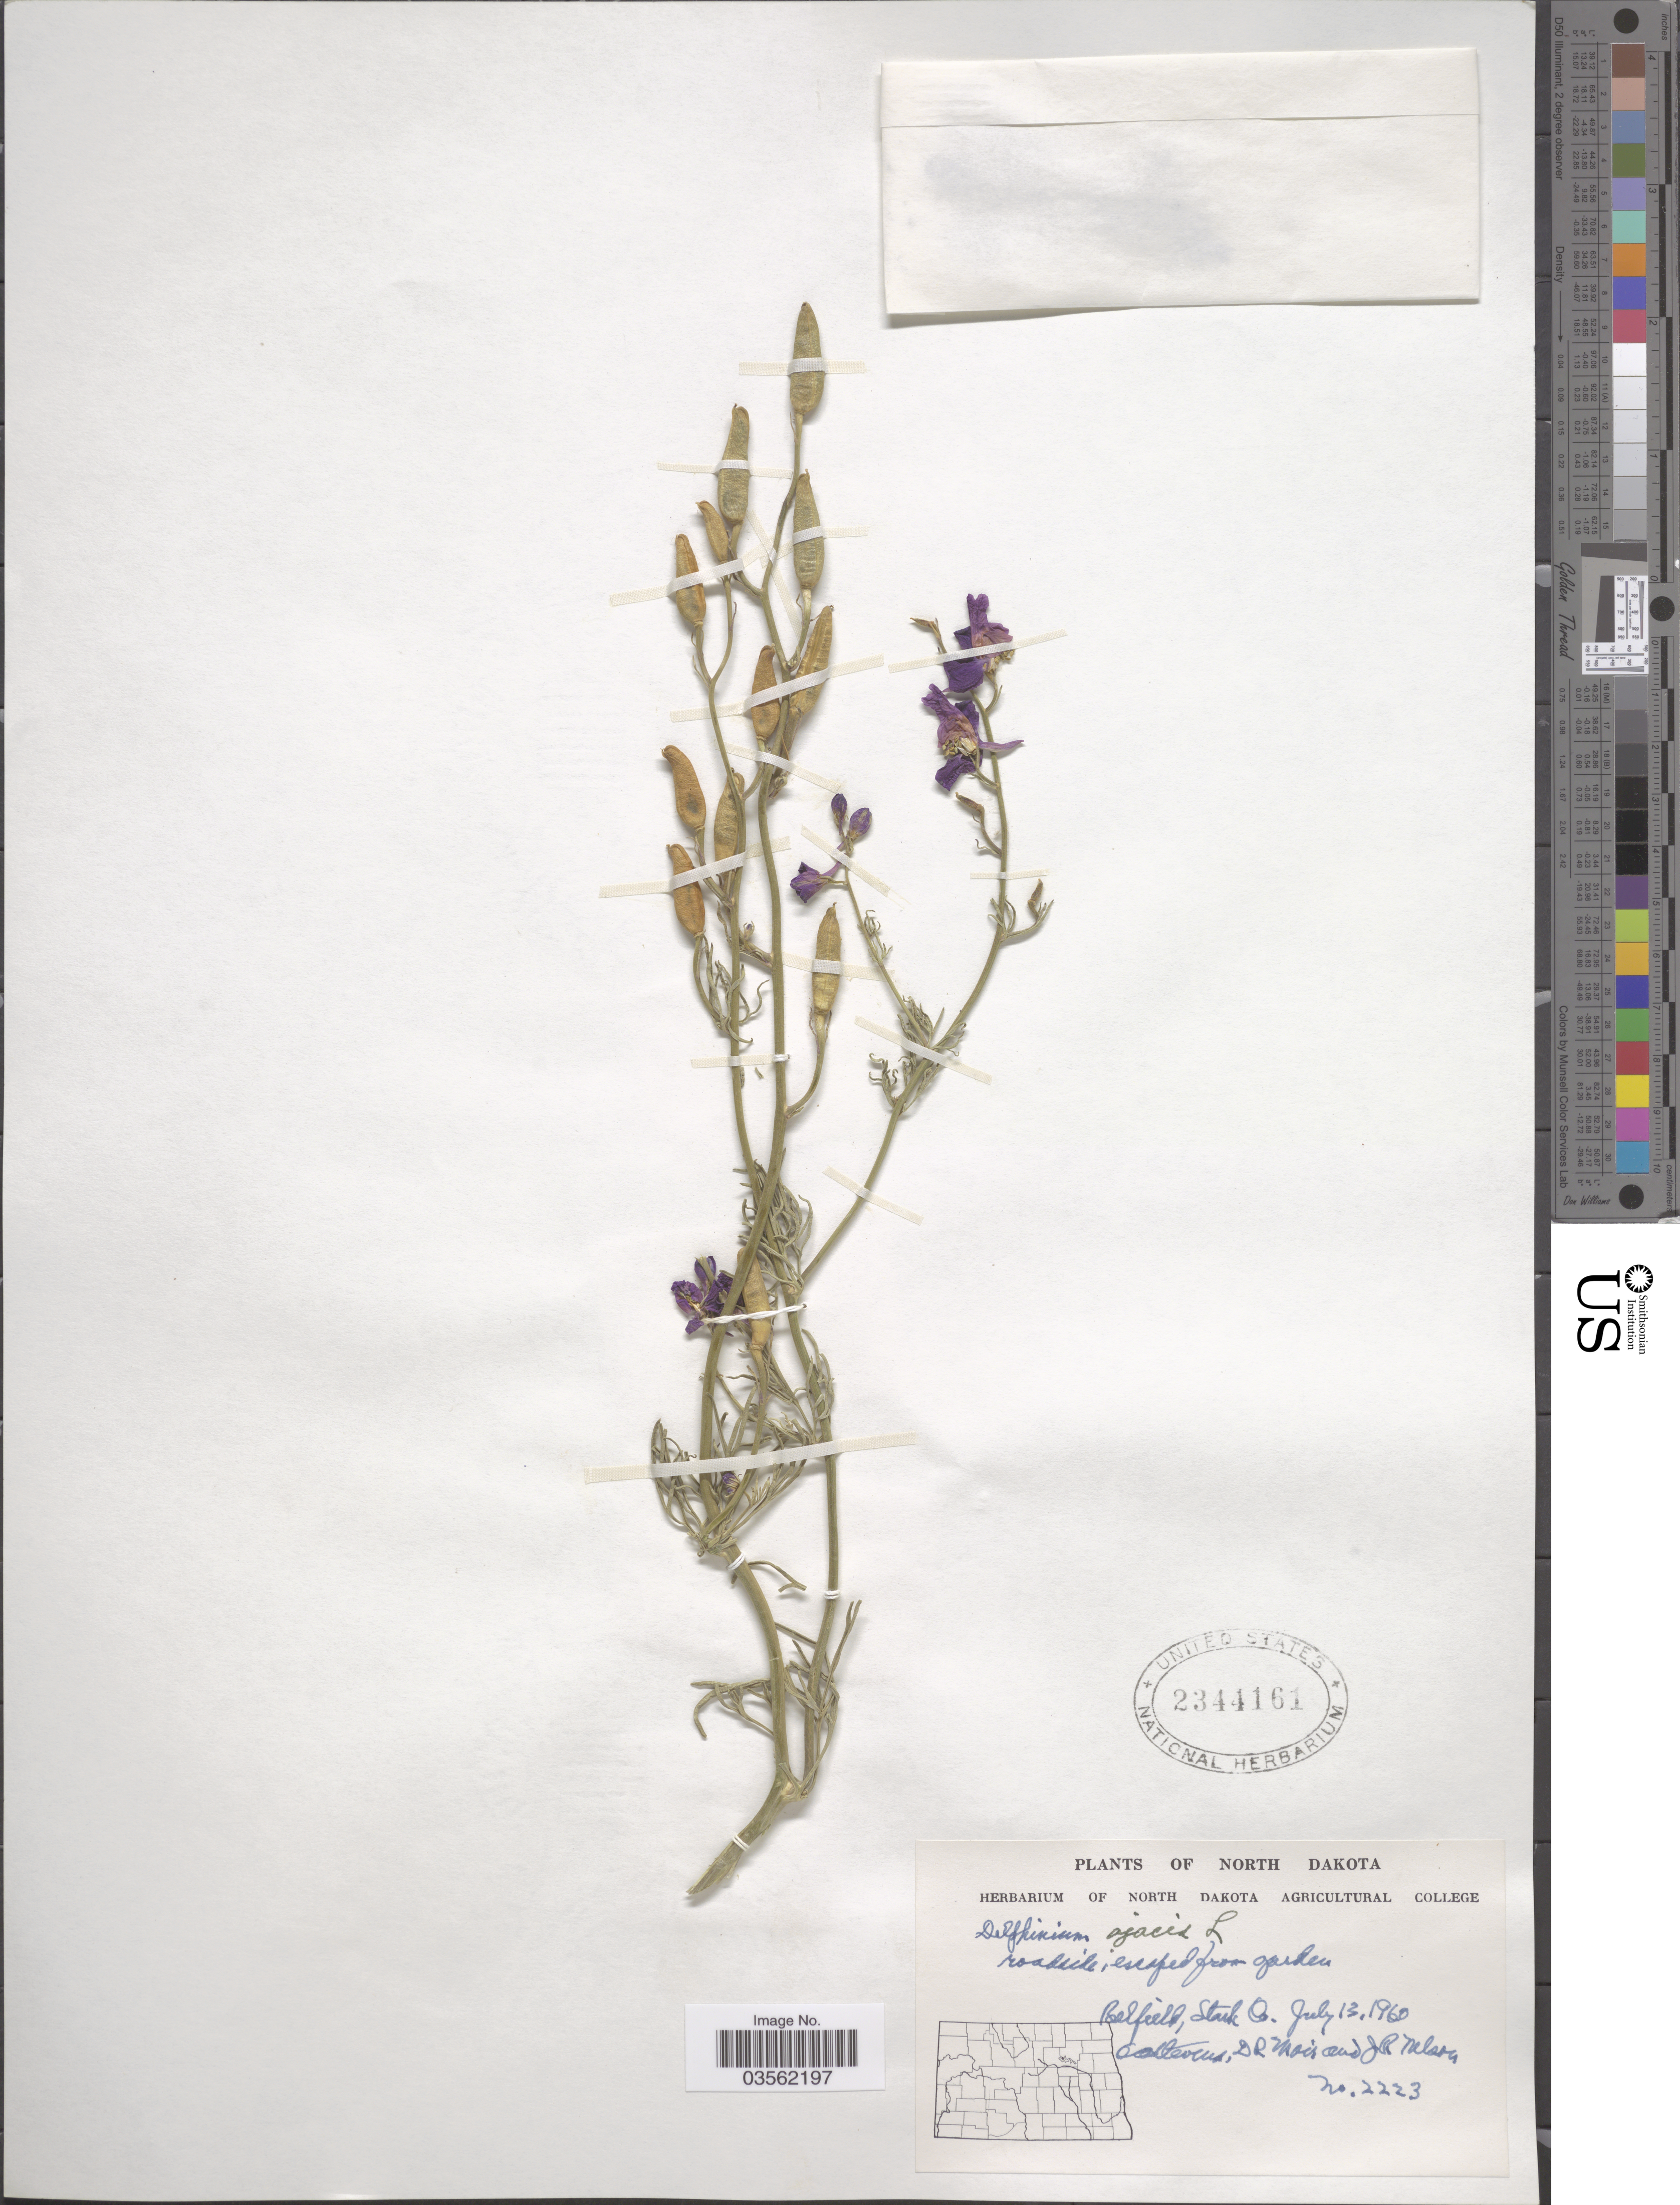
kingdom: Plantae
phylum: Tracheophyta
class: Magnoliopsida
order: Ranunculales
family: Ranunculaceae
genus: Delphinium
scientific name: Delphinium ajacis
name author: L.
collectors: D. Moir & J. P. Nelson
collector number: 2223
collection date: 1960-07-13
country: United States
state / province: North Dakota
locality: Roadside, escaped from garden. Balfield, Stark Co.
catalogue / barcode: US 2344161